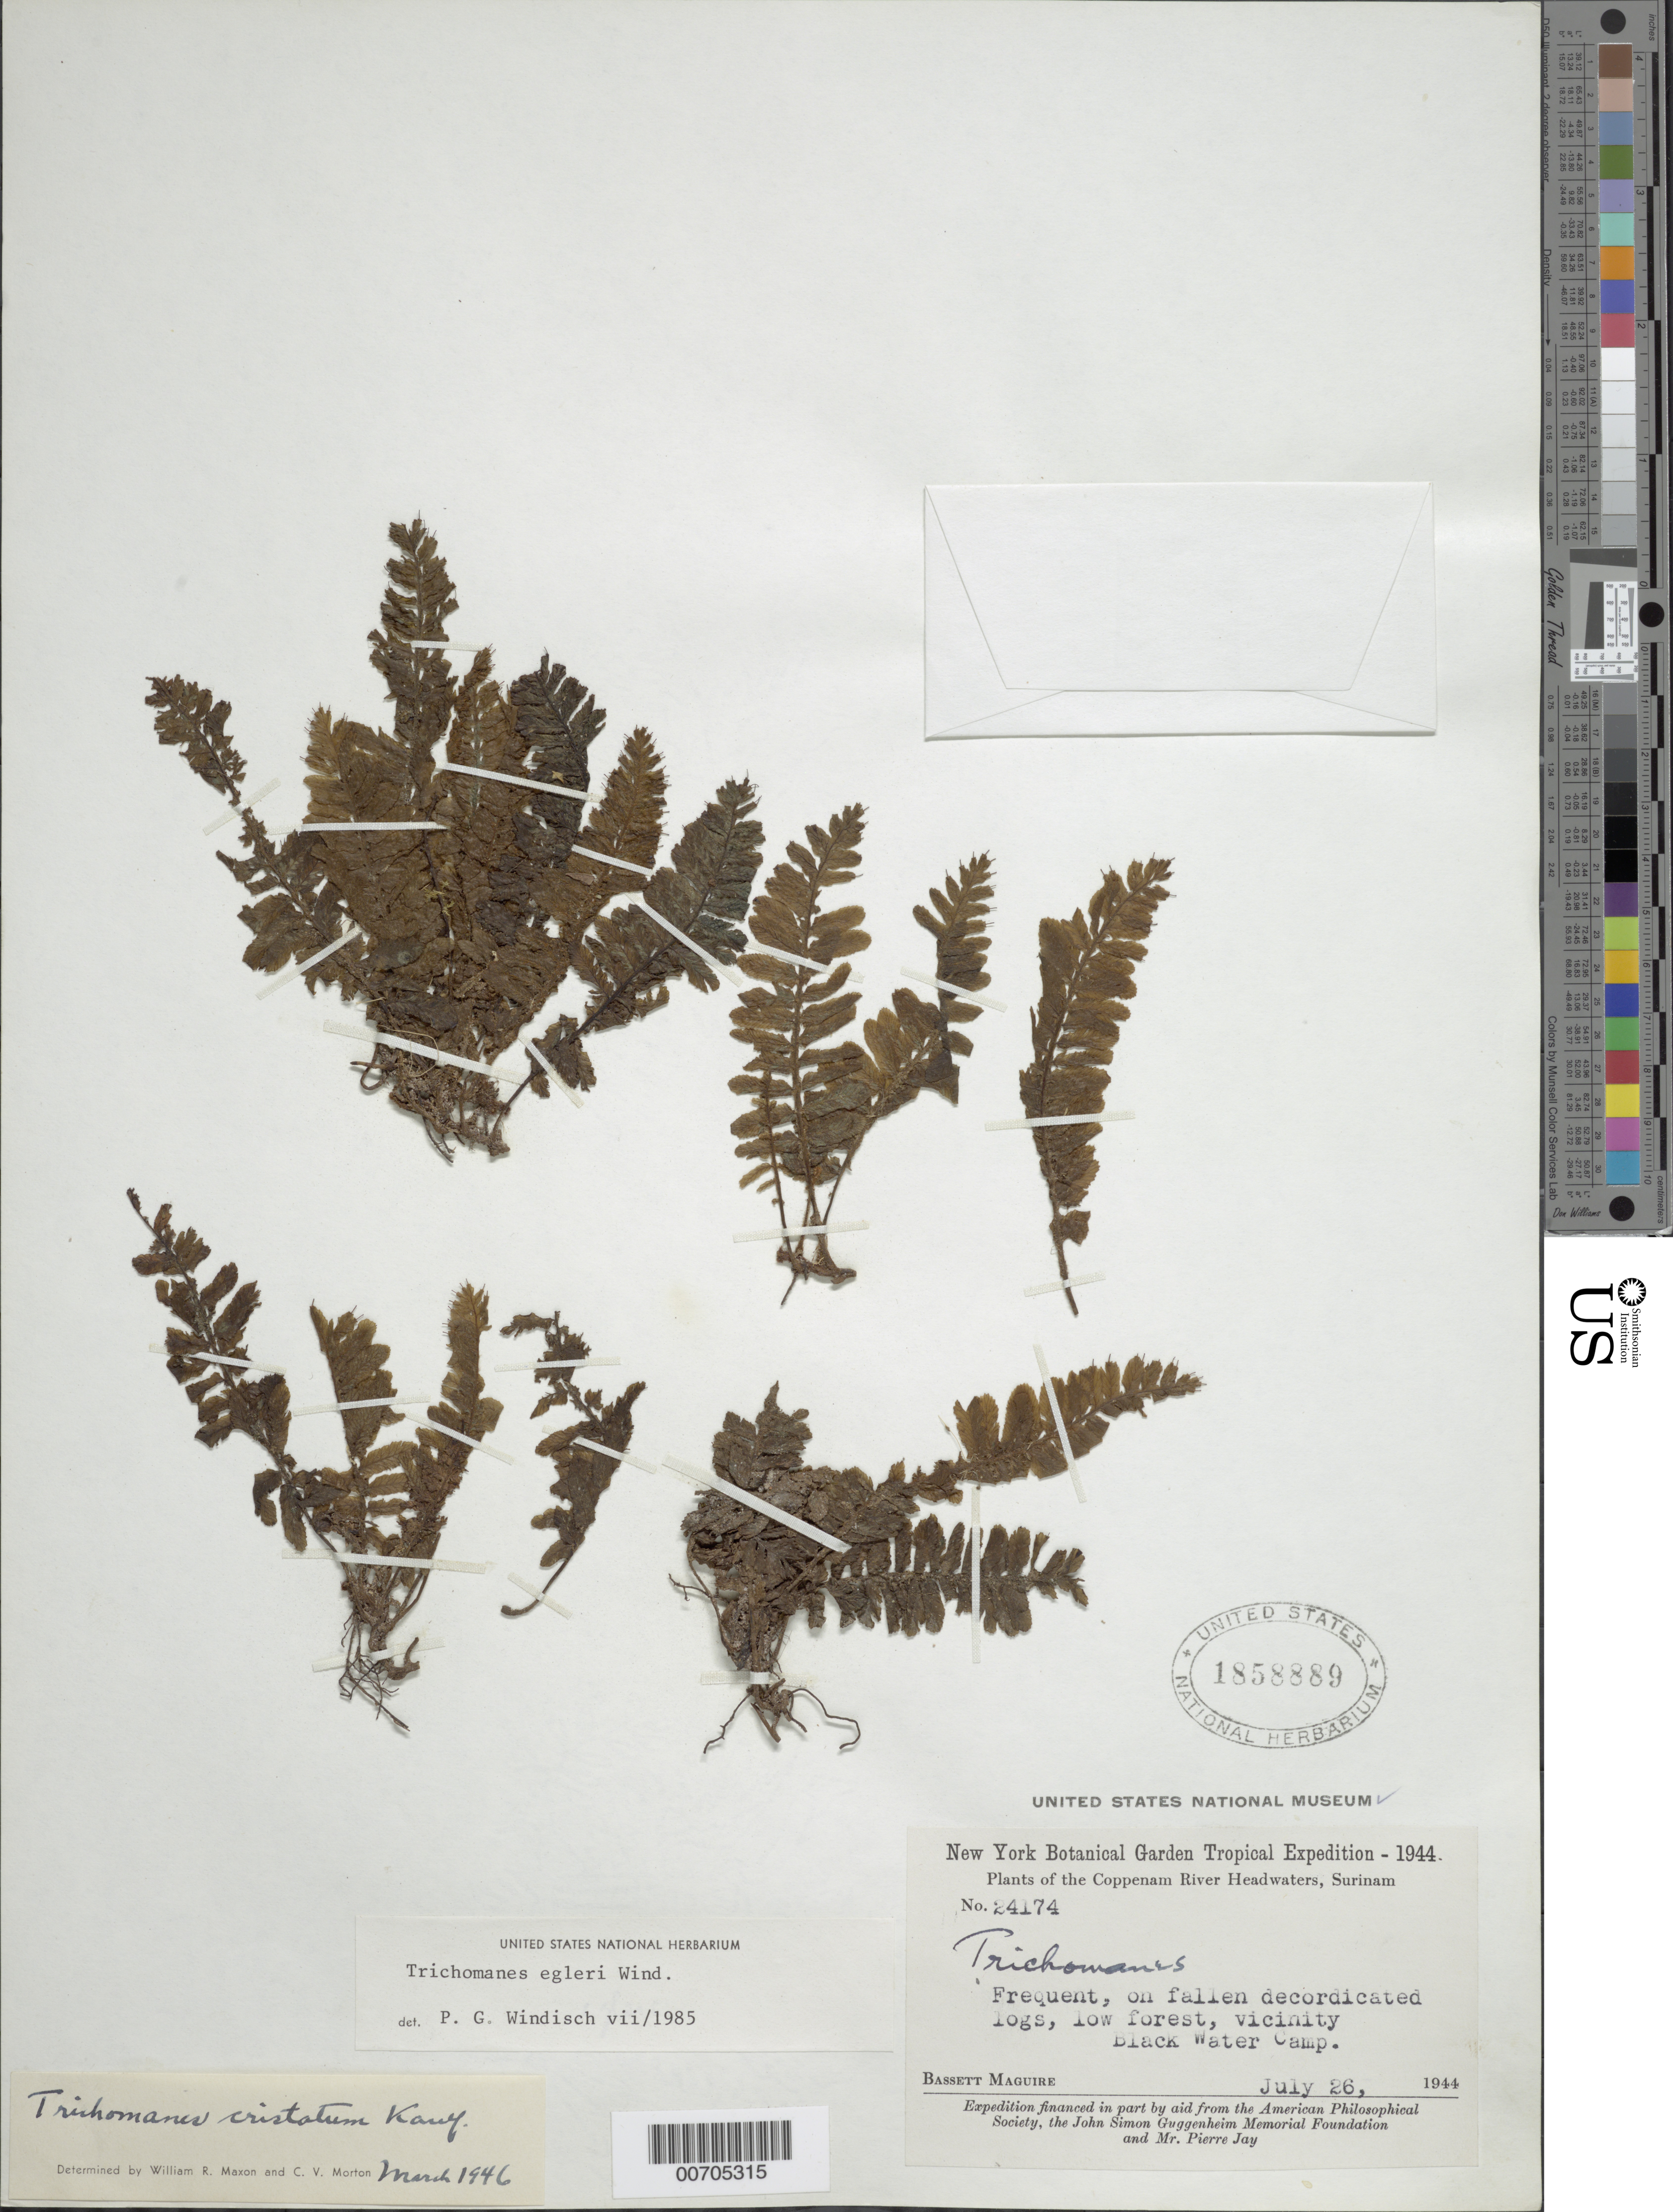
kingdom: Plantae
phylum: Tracheophyta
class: Polypodiopsida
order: Hymenophyllales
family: Hymenophyllaceae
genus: Trichomanes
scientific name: Trichomanes egleri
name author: P.G. Windisch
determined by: Windisch, Paulo Guenter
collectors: B. Maguire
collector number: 24174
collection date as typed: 26-Jul-44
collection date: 1944-07-26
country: Suriname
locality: Coppename River Headwaters, vic. Black Water Camp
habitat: Low forest; on fallen decordicated logs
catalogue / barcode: US 1858889